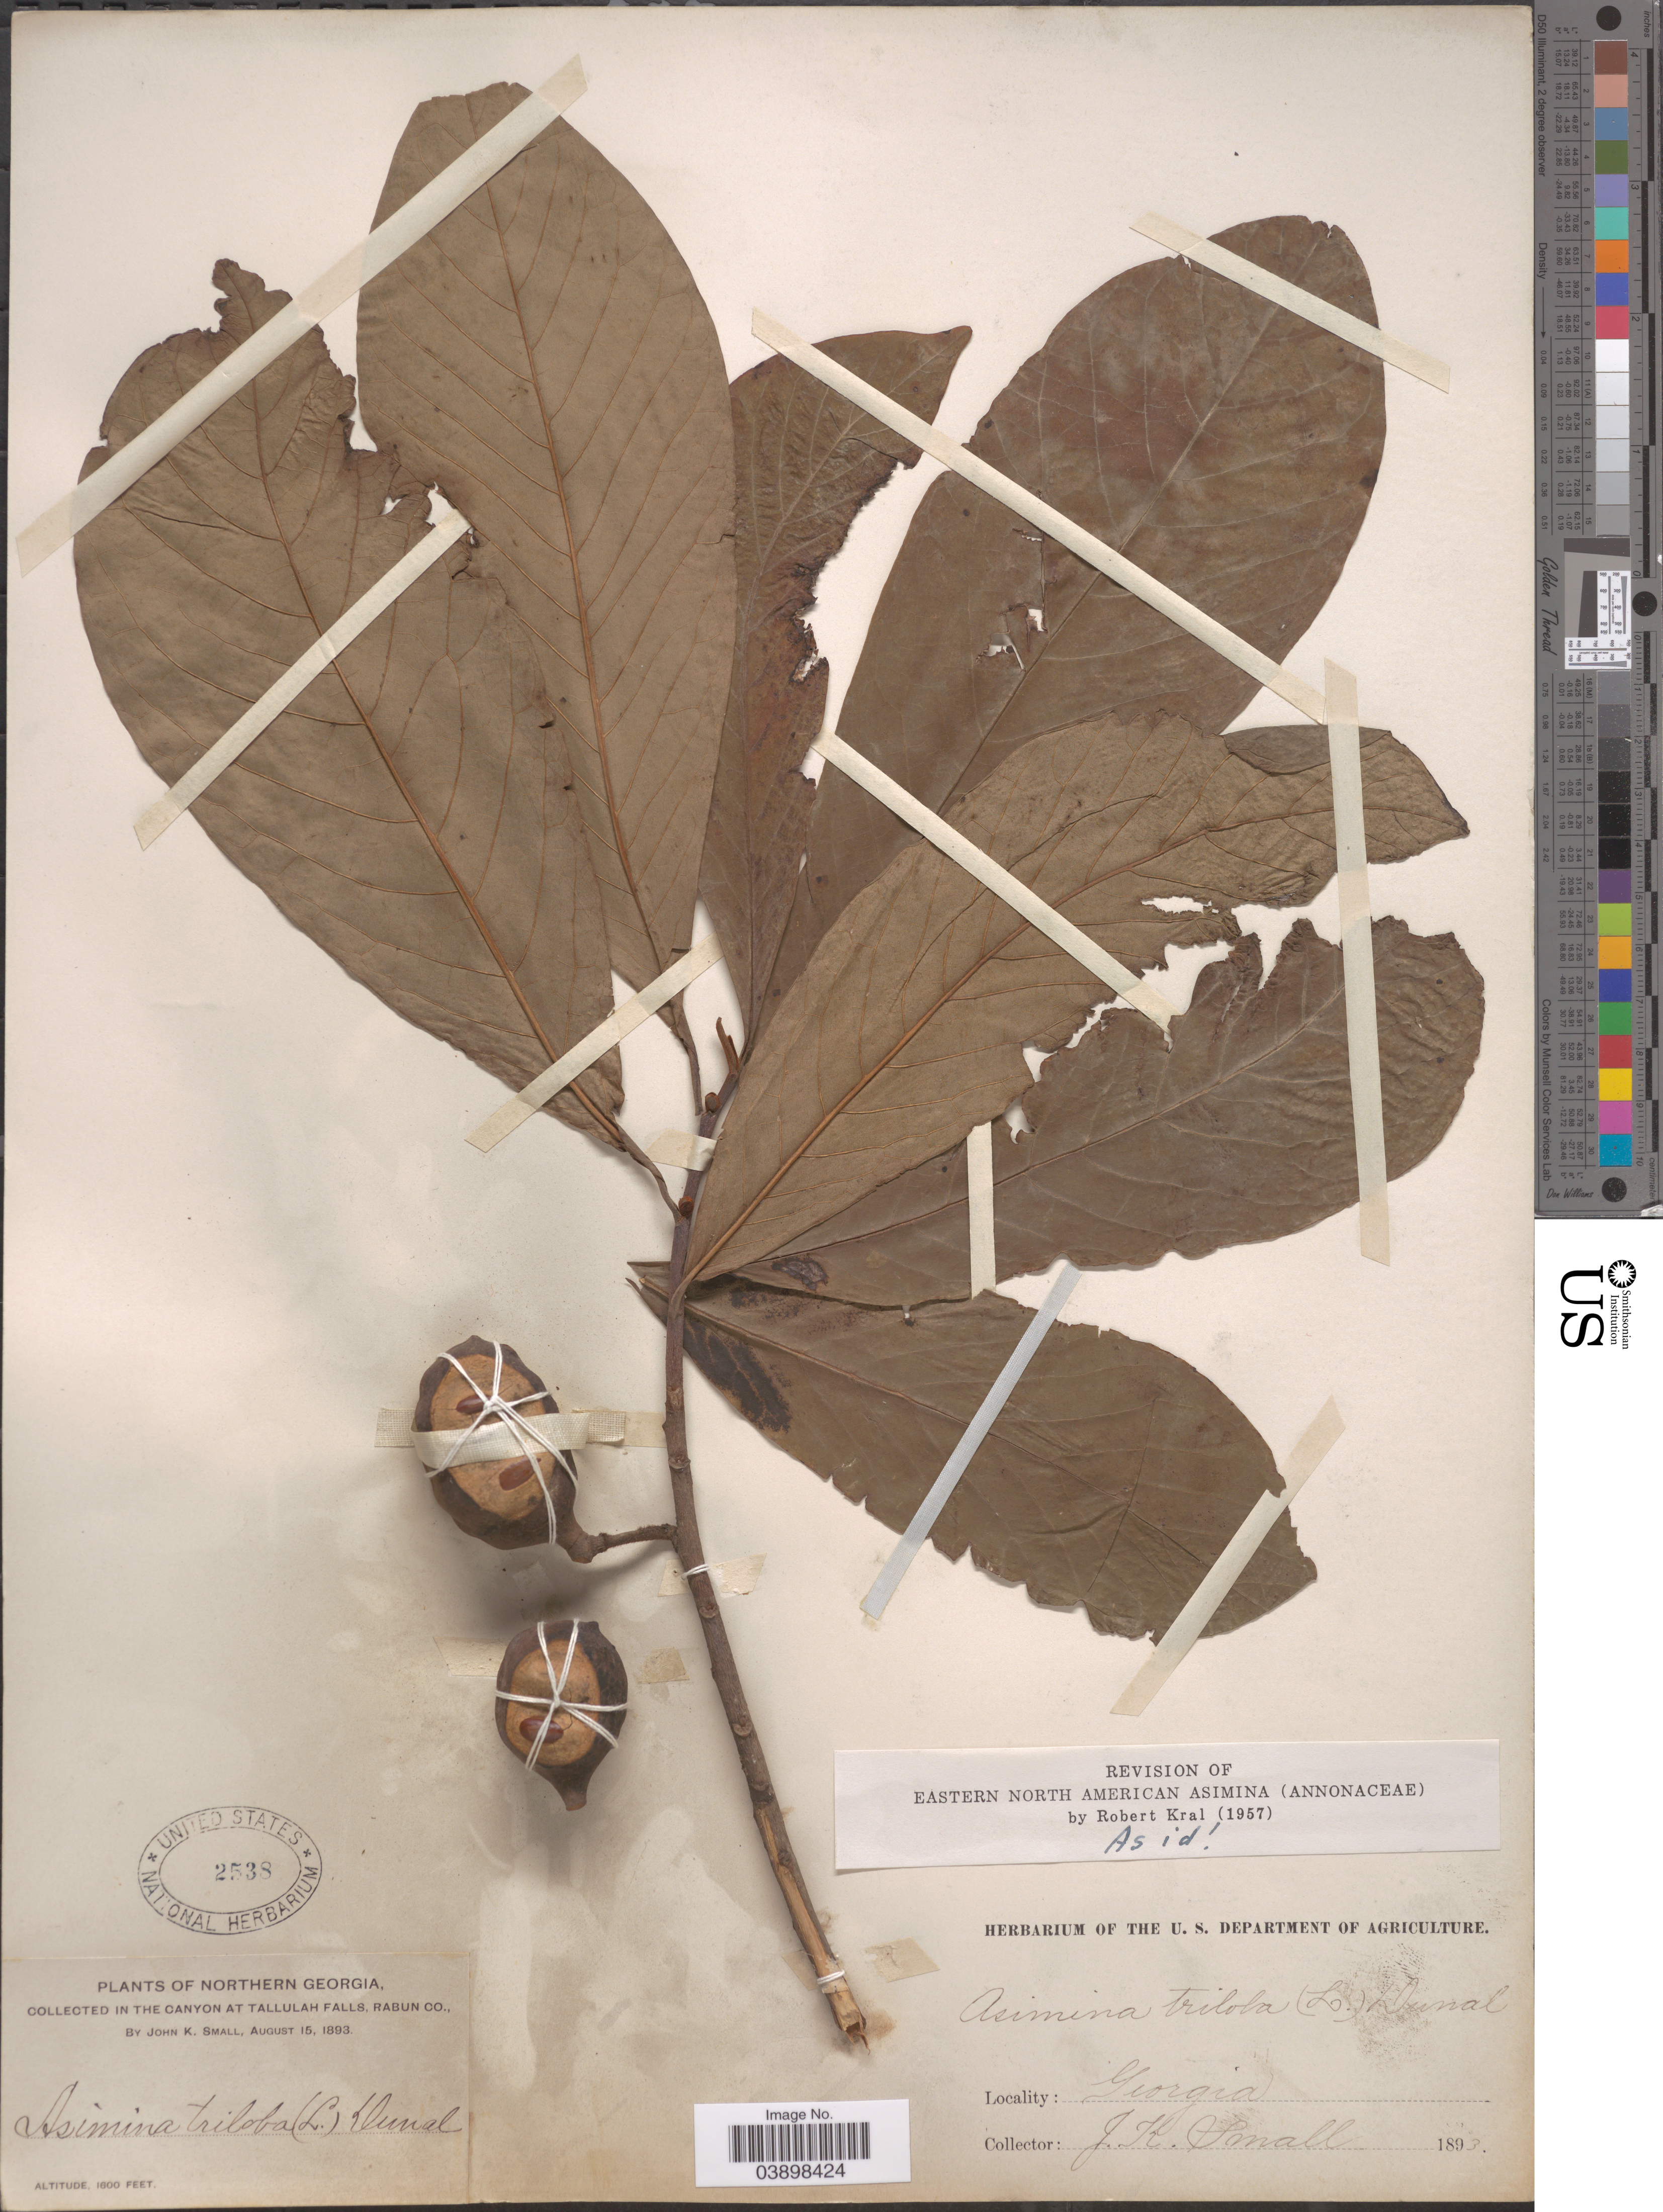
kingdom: Plantae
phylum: Tracheophyta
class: Magnoliopsida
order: Magnoliales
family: Annonaceae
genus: Asimina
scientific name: Asimina triloba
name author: (L.) Dunal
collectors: J. K. Small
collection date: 1893-08-15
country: United States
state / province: Georgia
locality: Northern Georgia. In the canyon at Tallulah Falls, Rabun Co.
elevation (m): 488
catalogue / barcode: US 2538